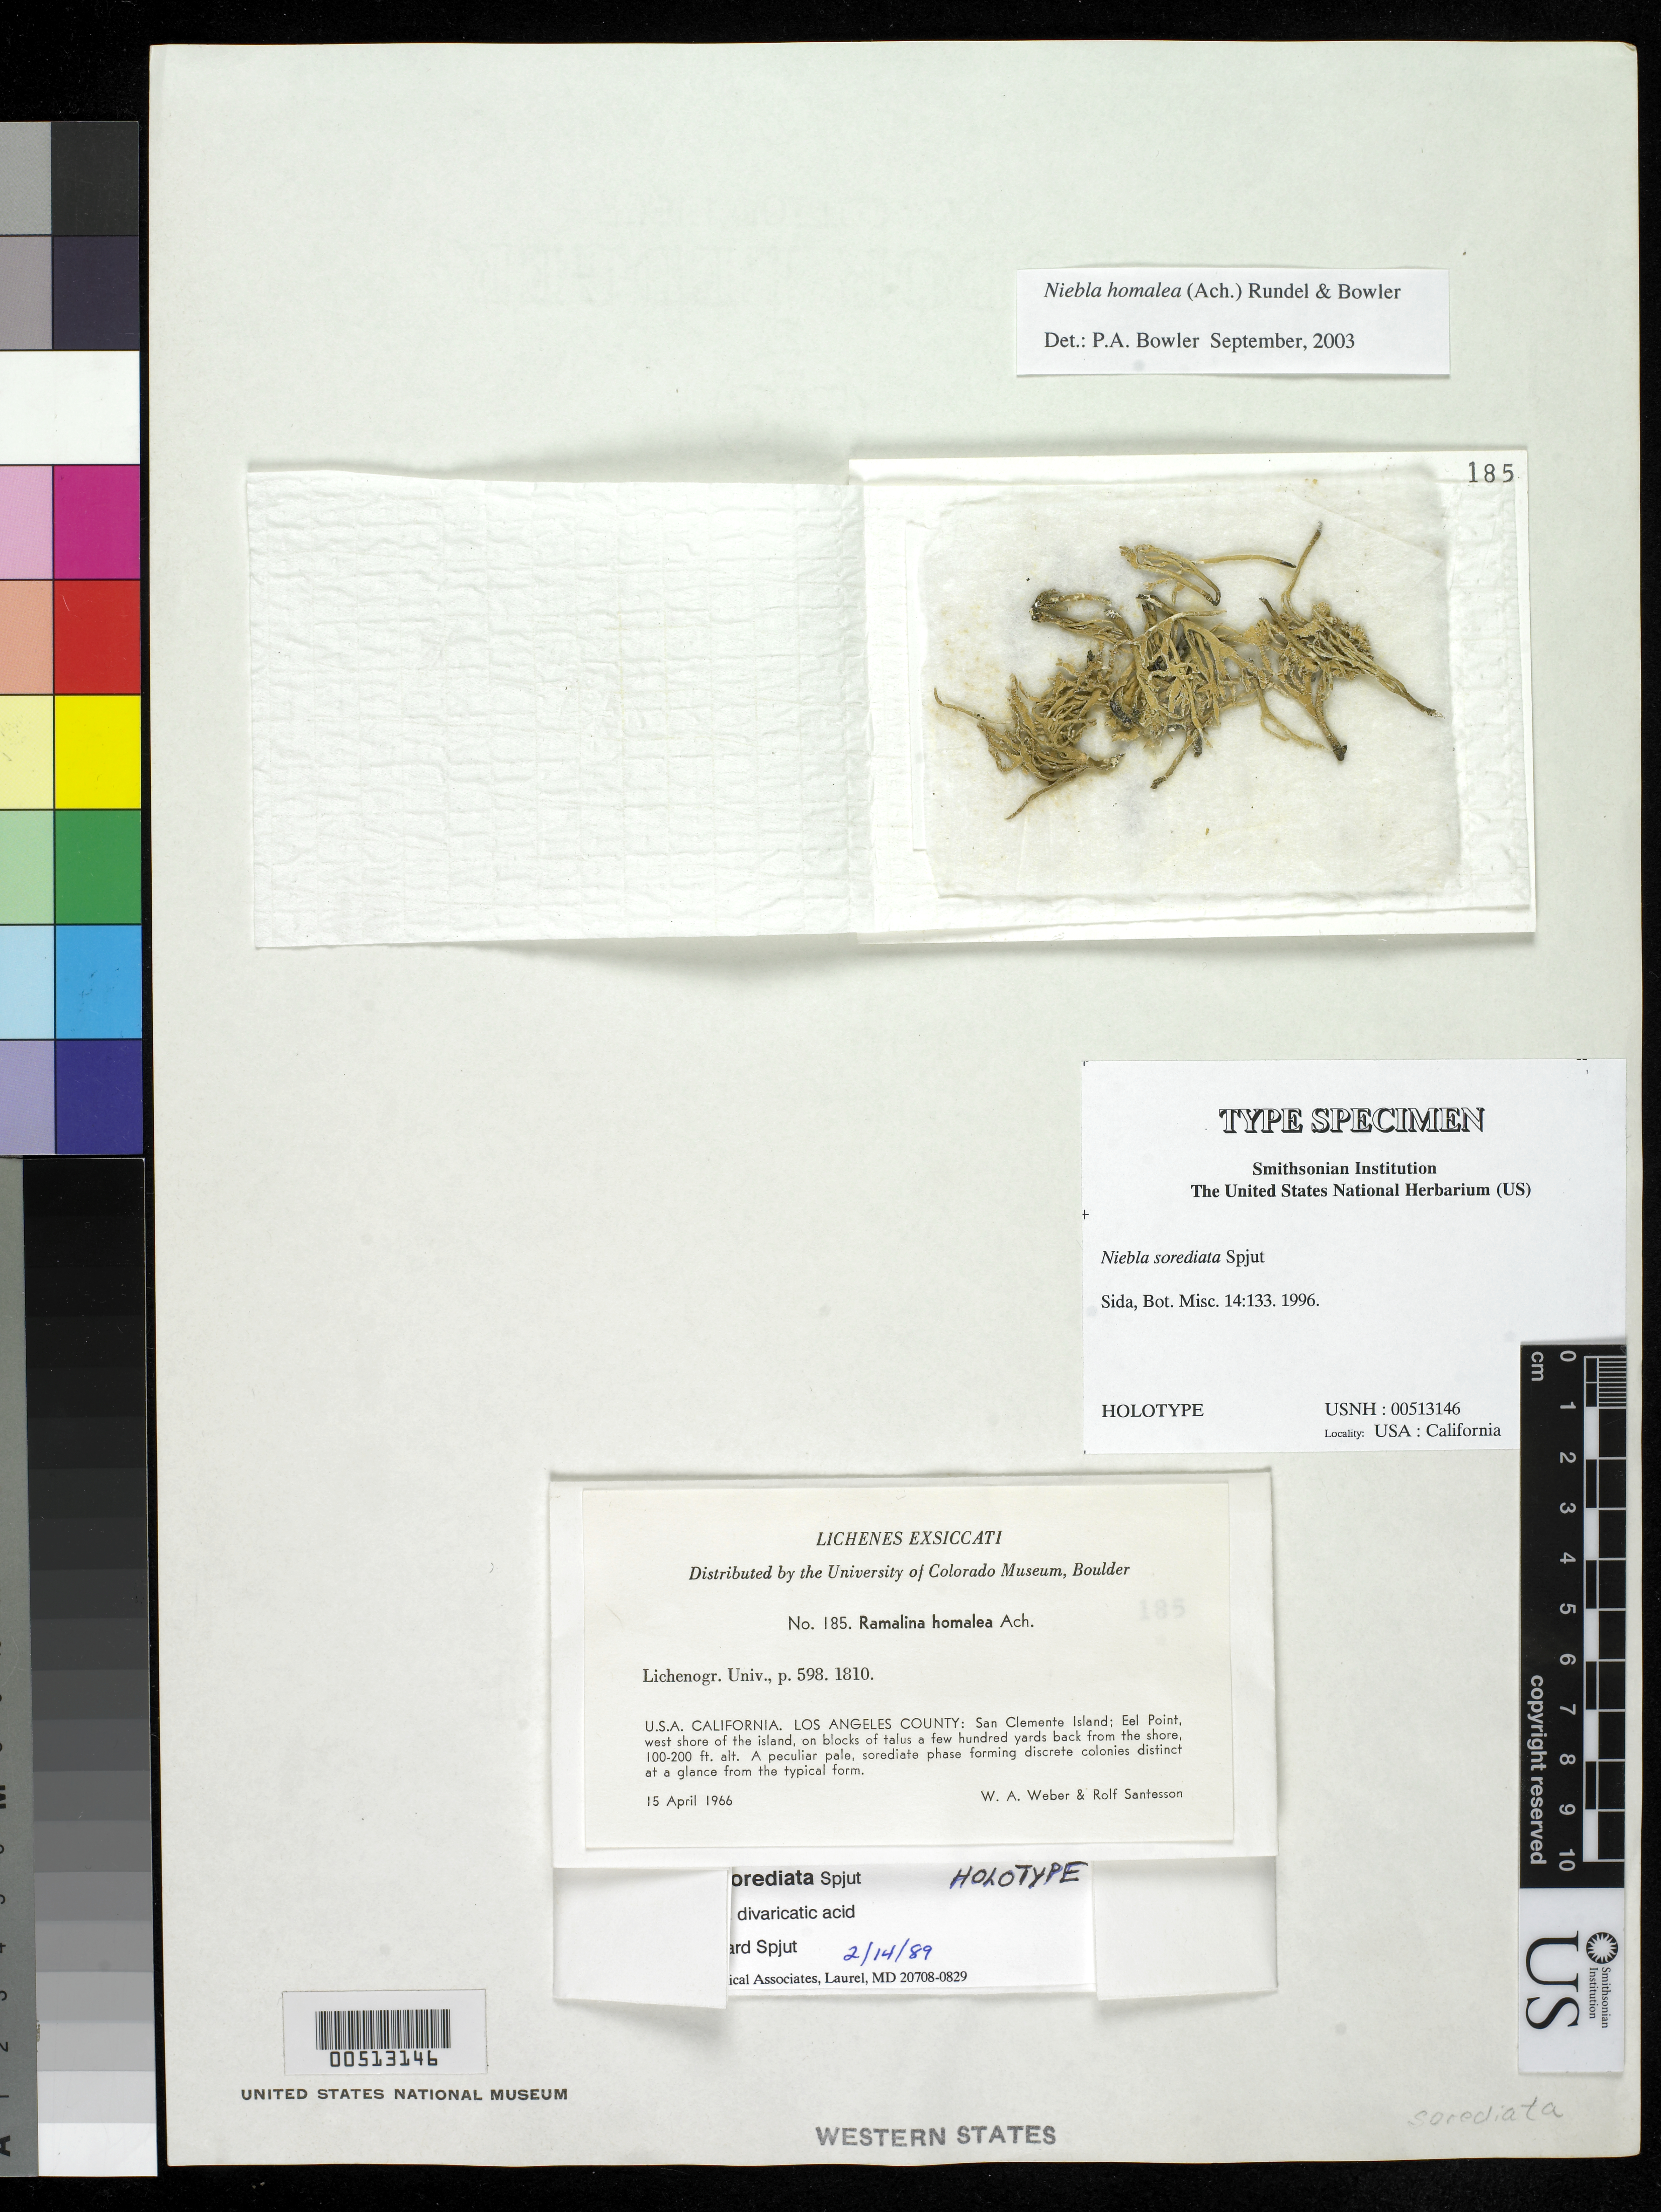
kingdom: Fungi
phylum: Ascomycota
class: Lecanoromycetes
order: Lecanorales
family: Ramalinaceae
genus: Niebla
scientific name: Niebla sorediata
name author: Spjut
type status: Holotype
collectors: W. A. Weber & R. Santesson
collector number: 185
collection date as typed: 15 Apr 1966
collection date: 1966-04-15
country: United States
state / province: California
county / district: Los Angeles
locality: San Clemente Island, Eel Point, W shore of island, on blocks of talus a few hundred yards back from shore.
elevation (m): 30